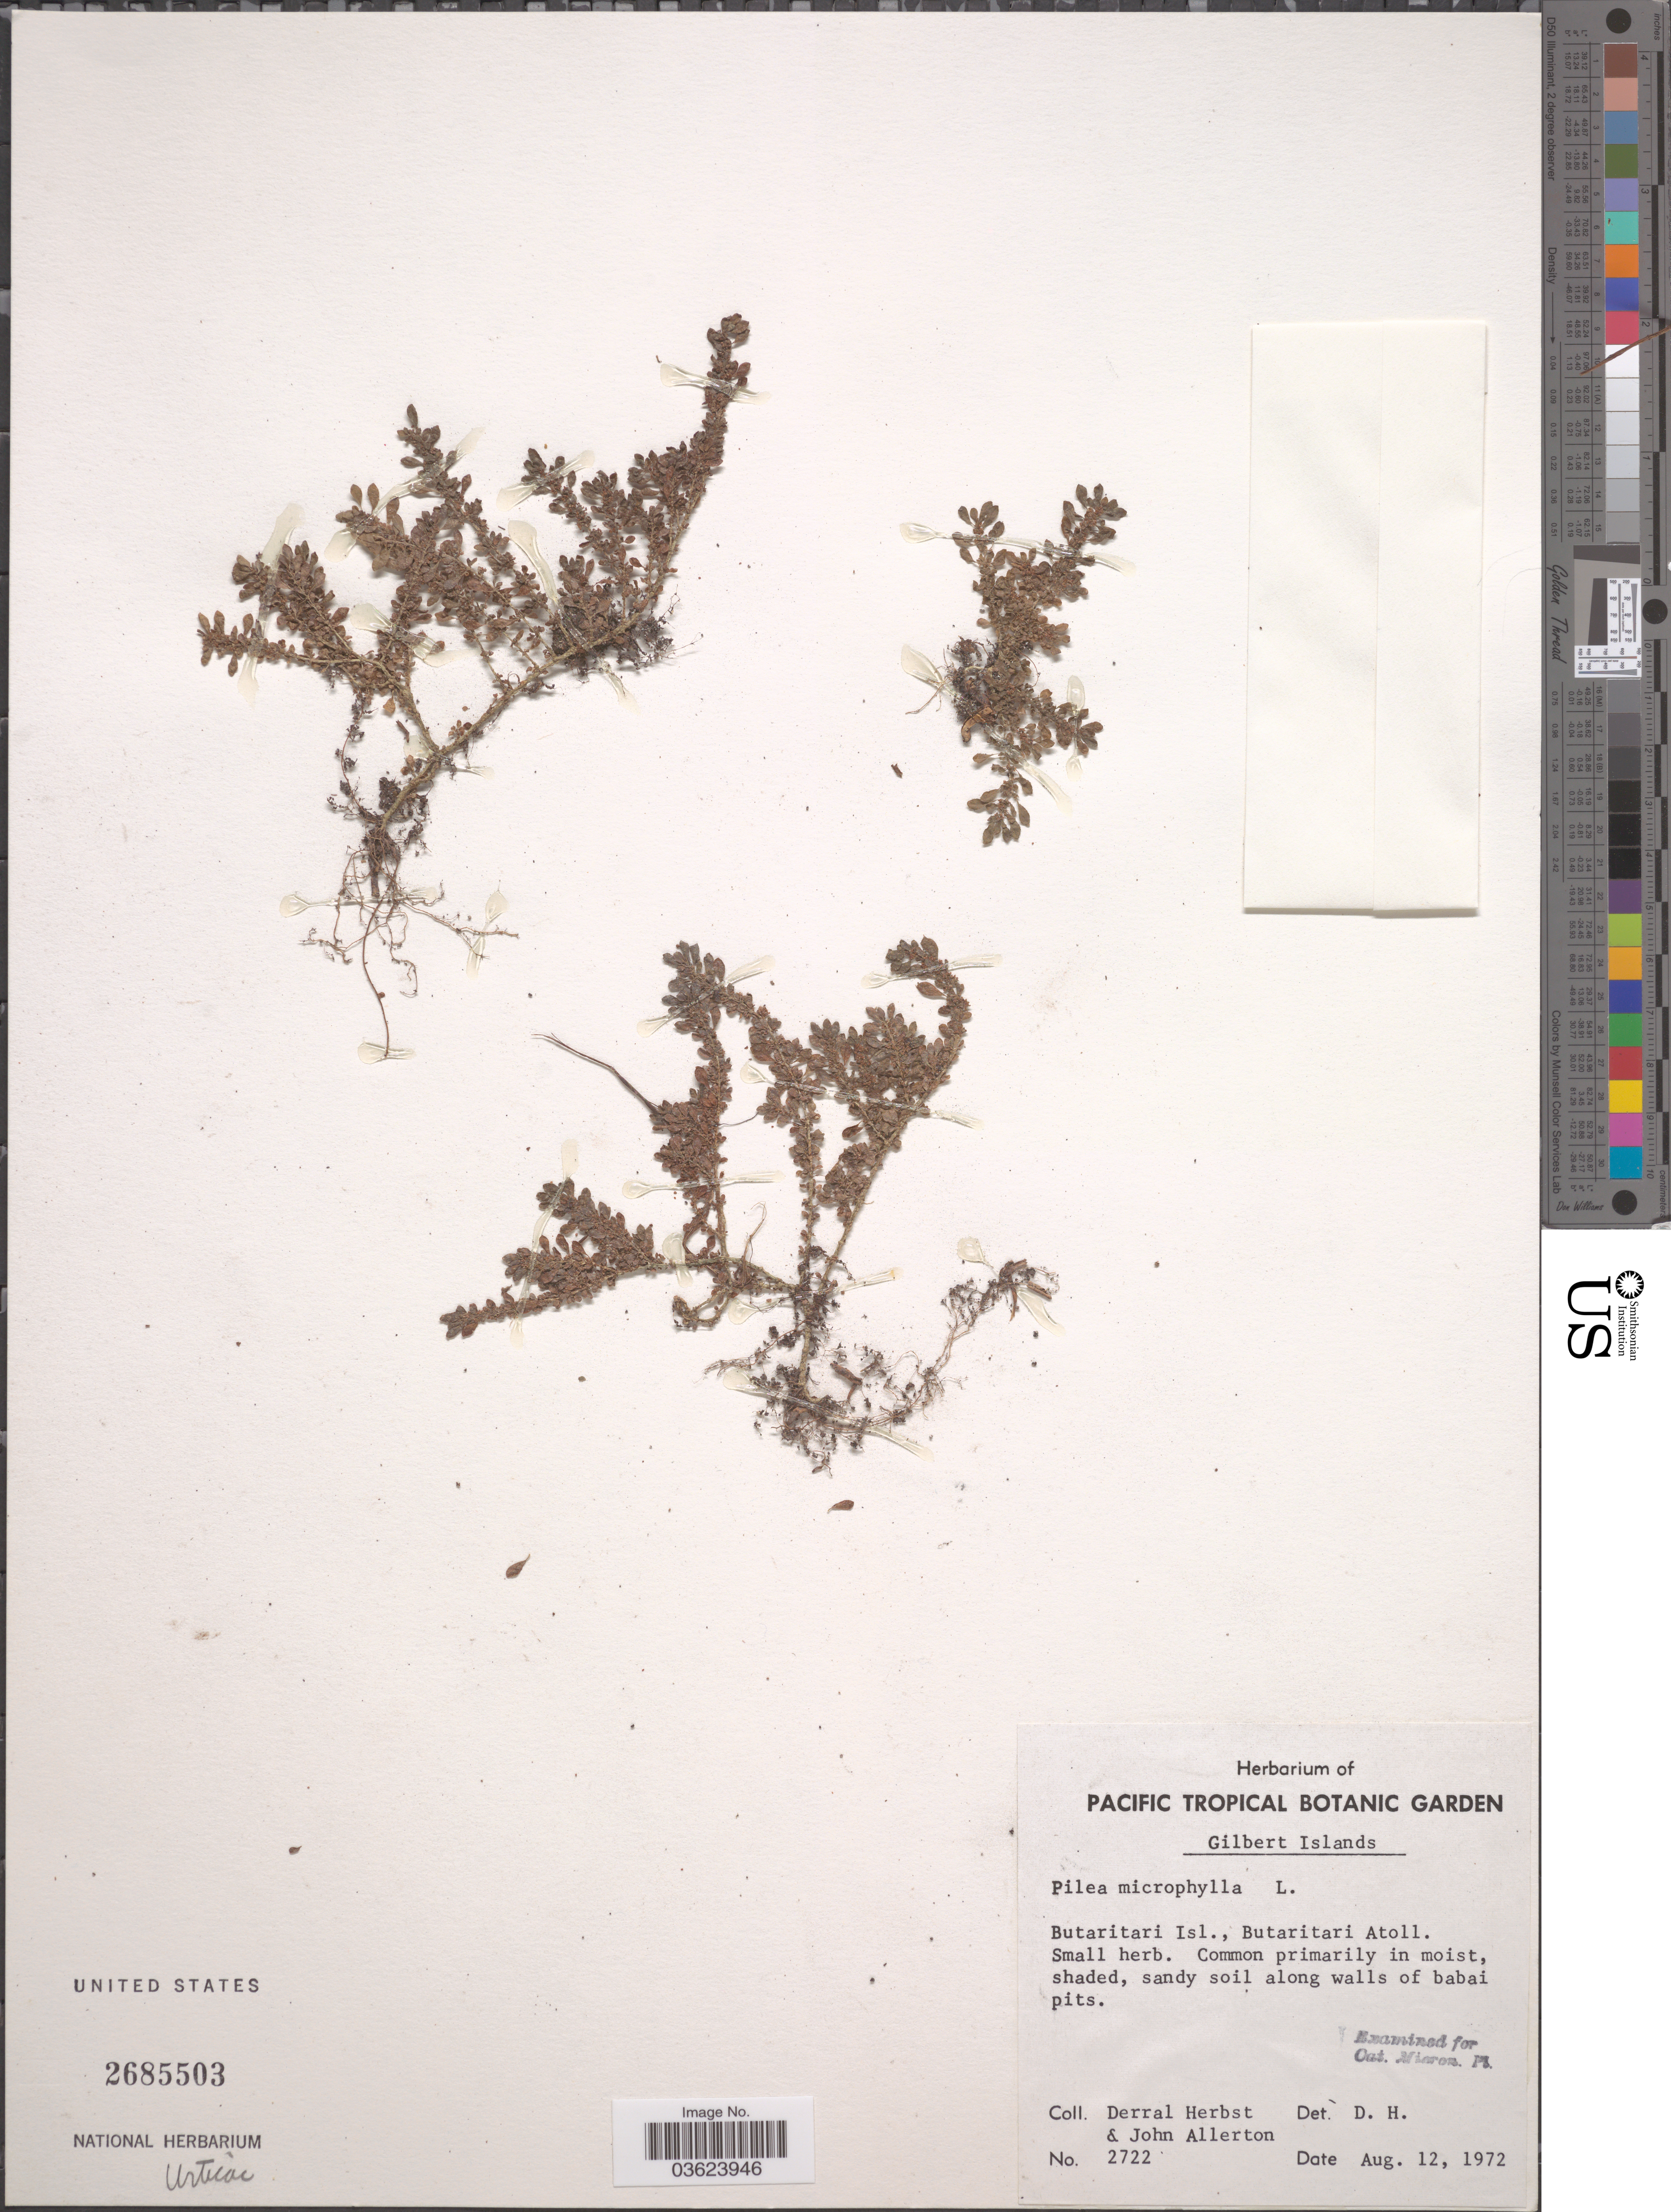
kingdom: Plantae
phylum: Tracheophyta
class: Magnoliopsida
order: Rosales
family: Urticaceae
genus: Pilea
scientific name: Pilea microphylla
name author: (L.) Liebm.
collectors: D. R. Herbst & J. Allerton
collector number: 2722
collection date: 1972-08-12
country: Kiribati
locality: Gilbert Islands. Butaritari Isl., Butaritari Atoll.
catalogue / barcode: US 2685503